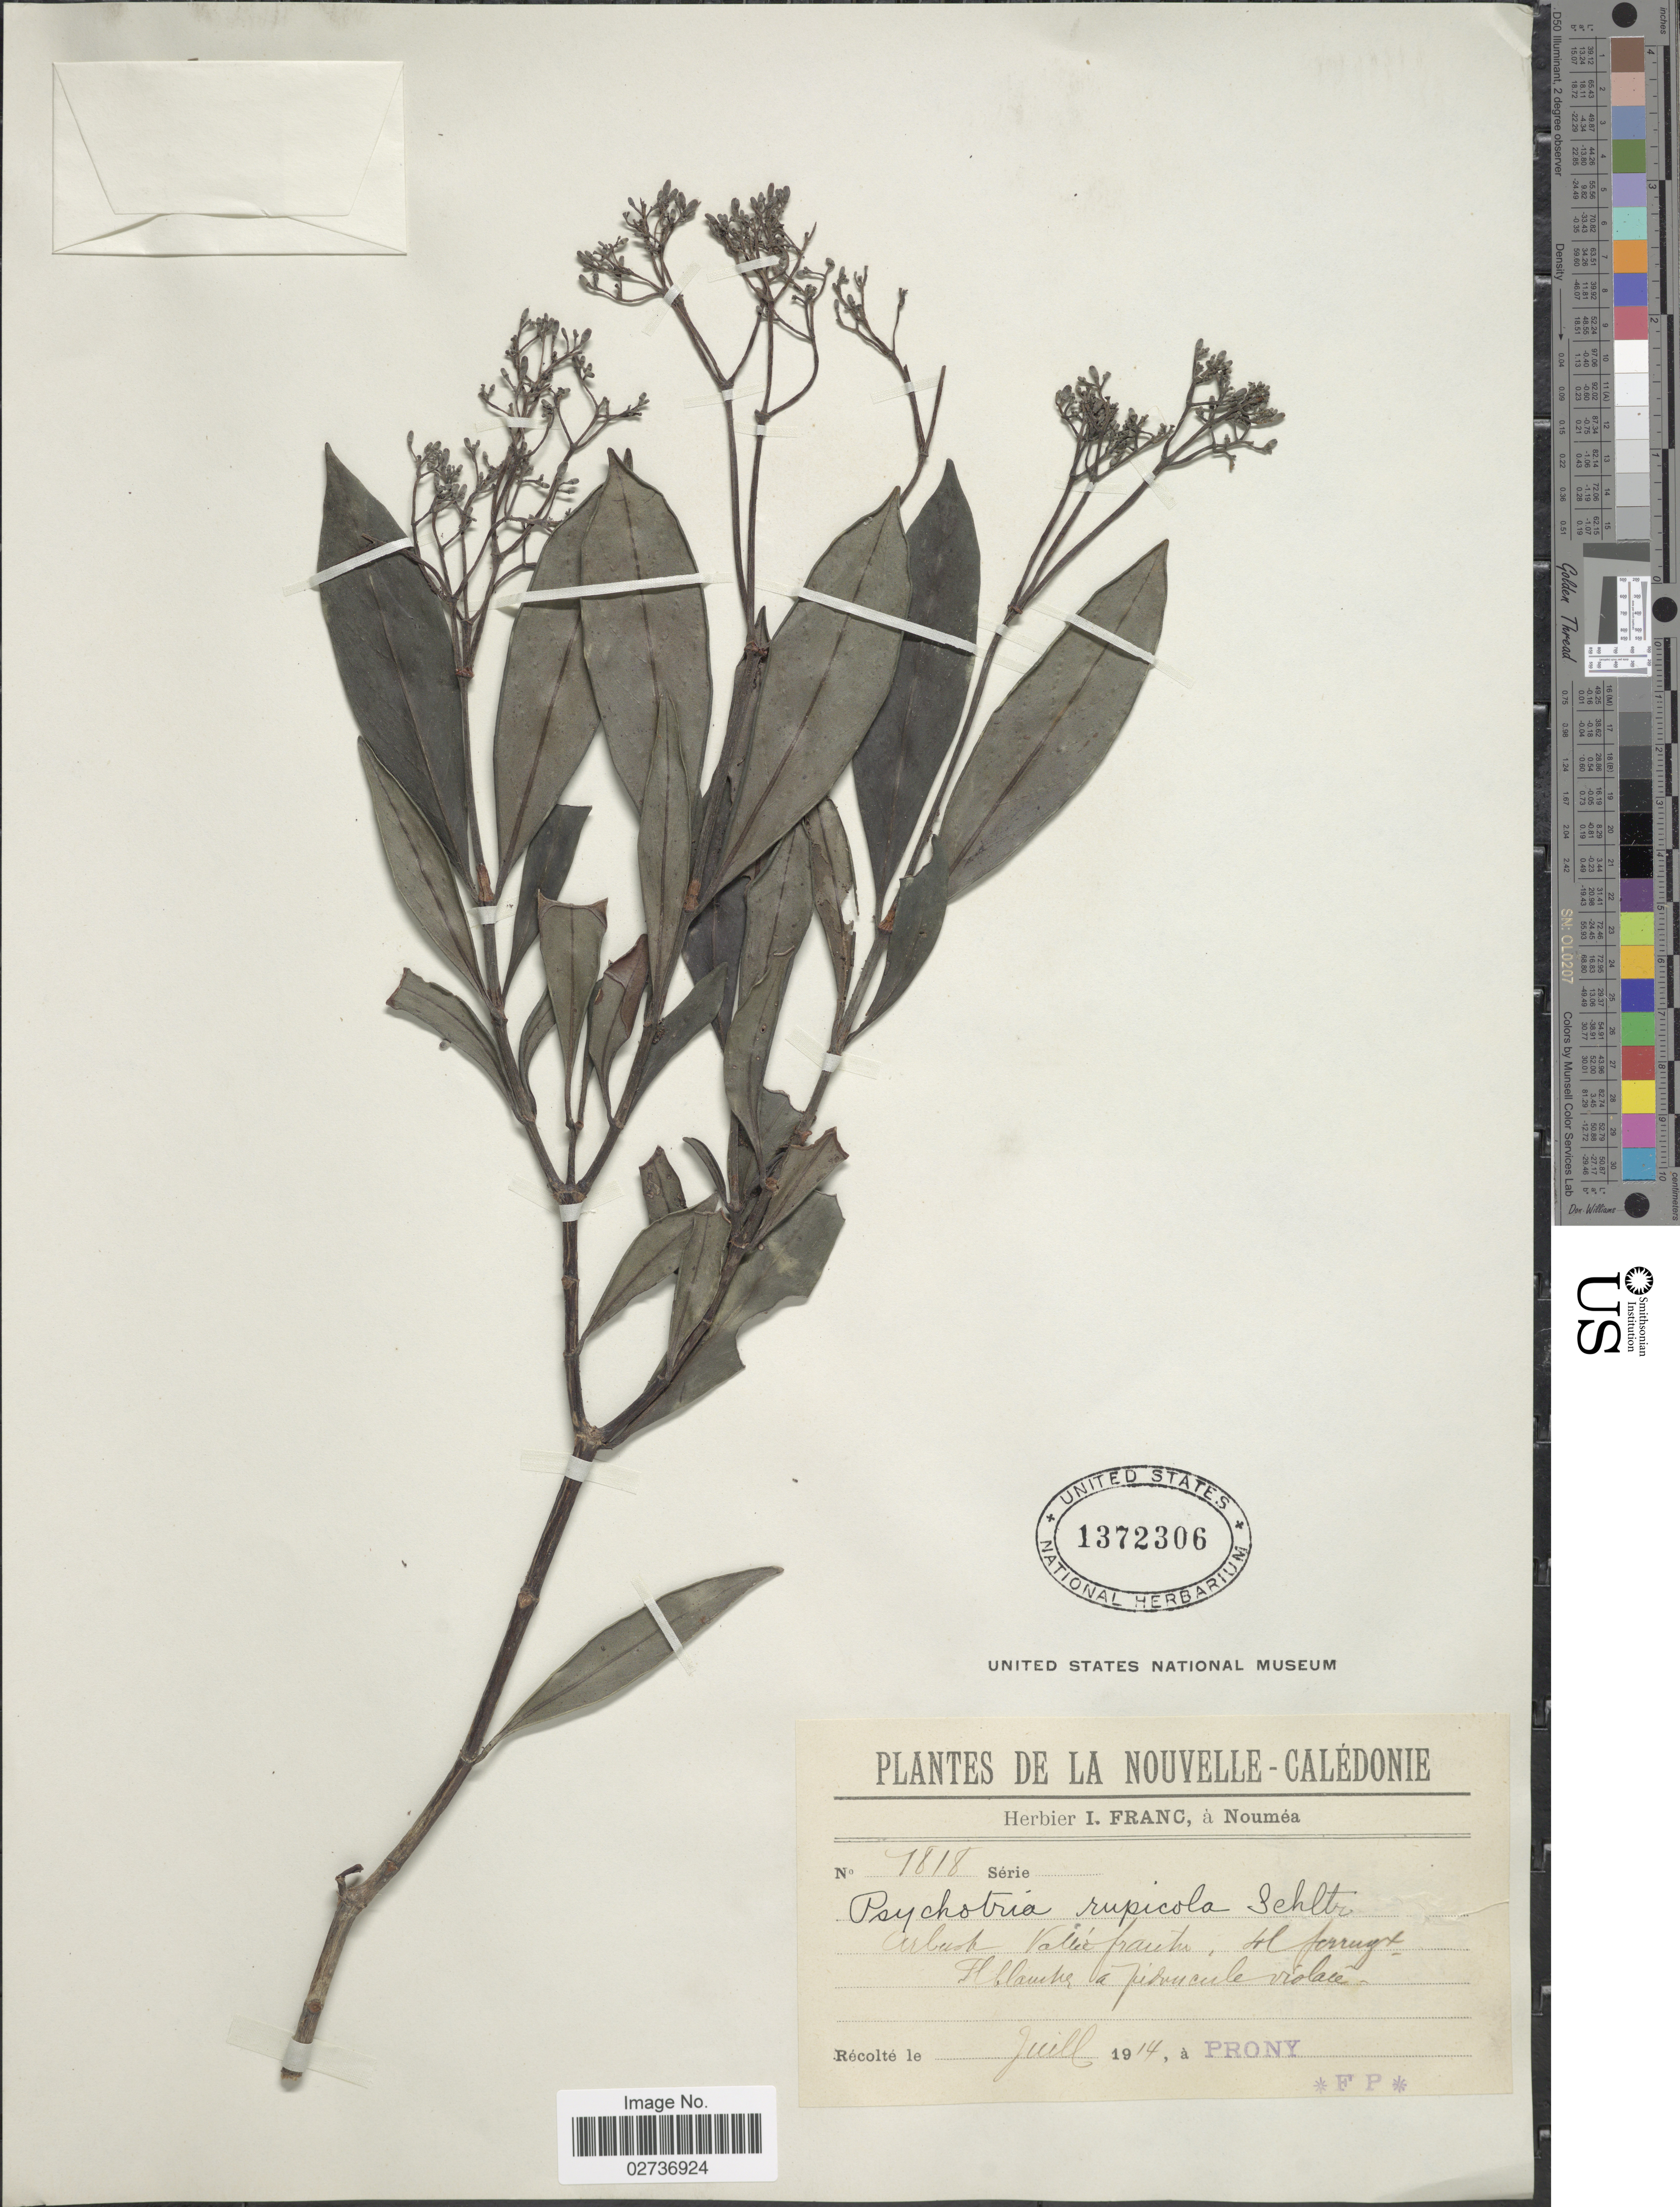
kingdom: Plantae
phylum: Tracheophyta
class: Magnoliopsida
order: Gentianales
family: Rubiaceae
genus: Psychotria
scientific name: Psychotria rupicola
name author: (Baill.) Schltr.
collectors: -. Prony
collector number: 7818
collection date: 1914-07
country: New Caledonia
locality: Arbuste Vallee frautu, 4 l ferrugx Fl blaucke a piduncule violace. [interpreted]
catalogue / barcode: US 1372306